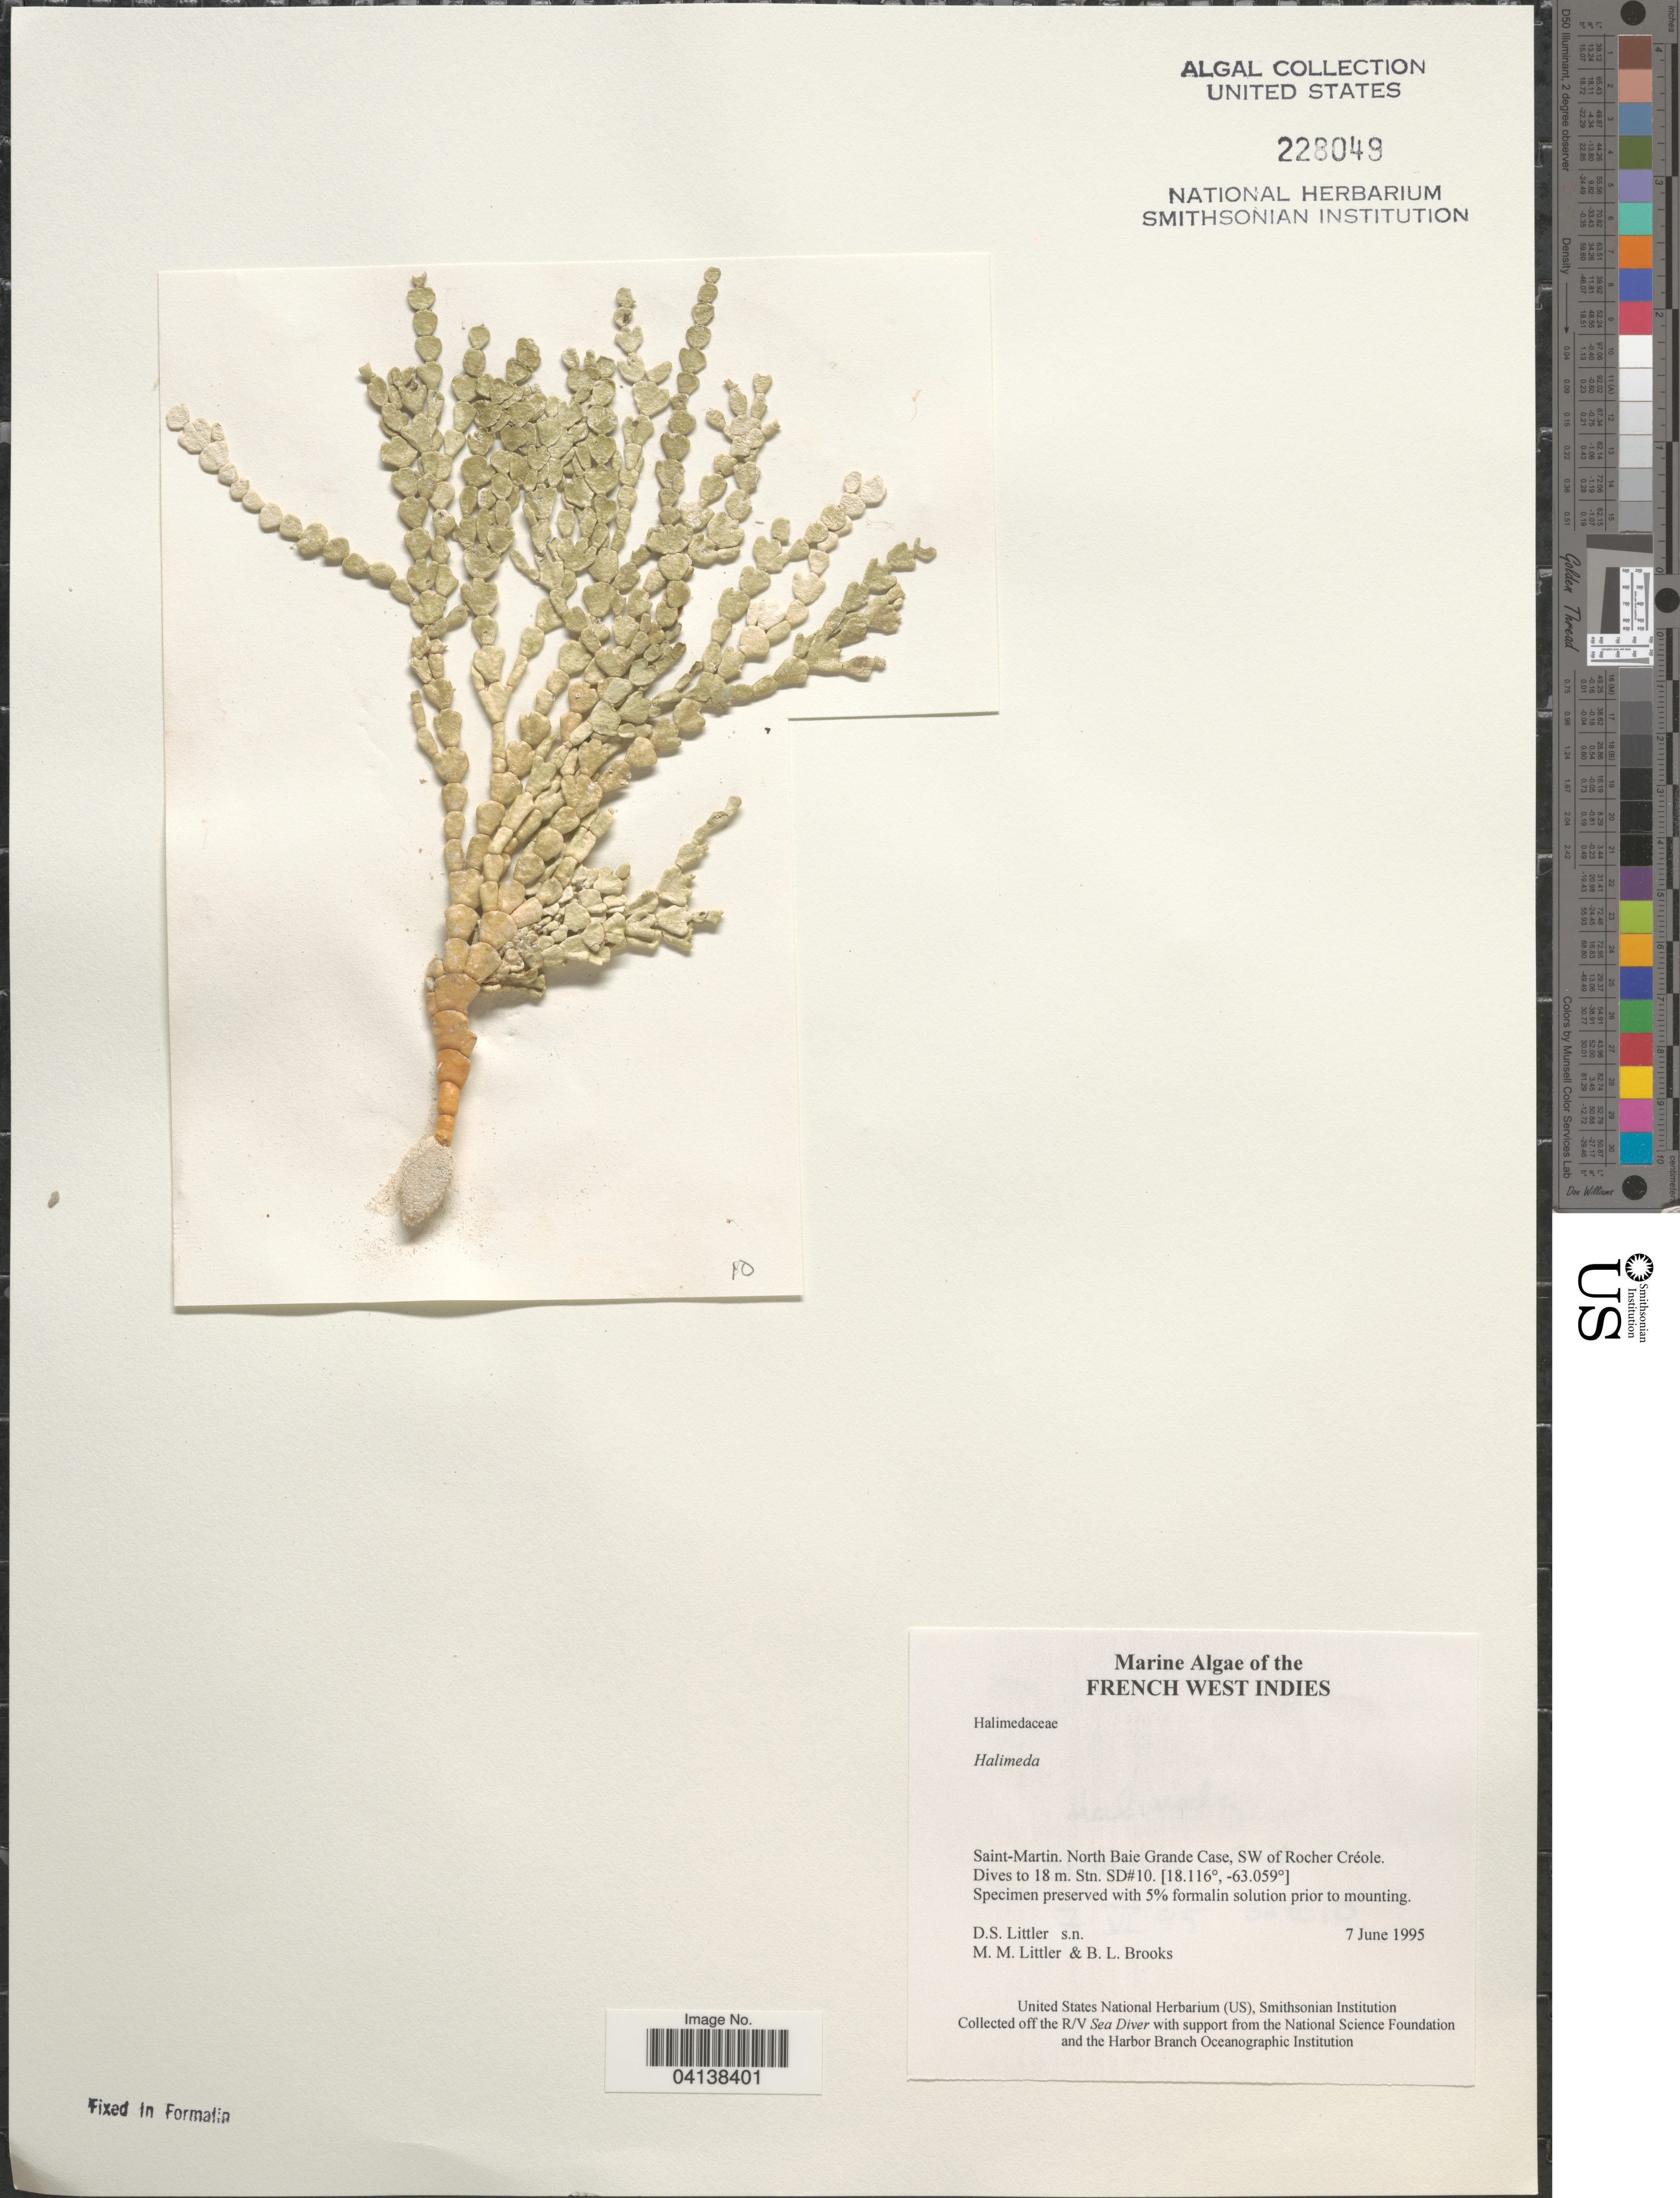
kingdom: Plantae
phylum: Chlorophyta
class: Ulvophyceae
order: Bryopsidales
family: Halimedaceae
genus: Halimeda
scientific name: Halimeda sp.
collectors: D. S. Littler & B. Brooks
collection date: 1995-06-07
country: Saint Martin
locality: French West Indies. Saint-Martin. North Baie Grande Case, SW of Rocher Créole. Stn. SD#10.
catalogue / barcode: US 228049